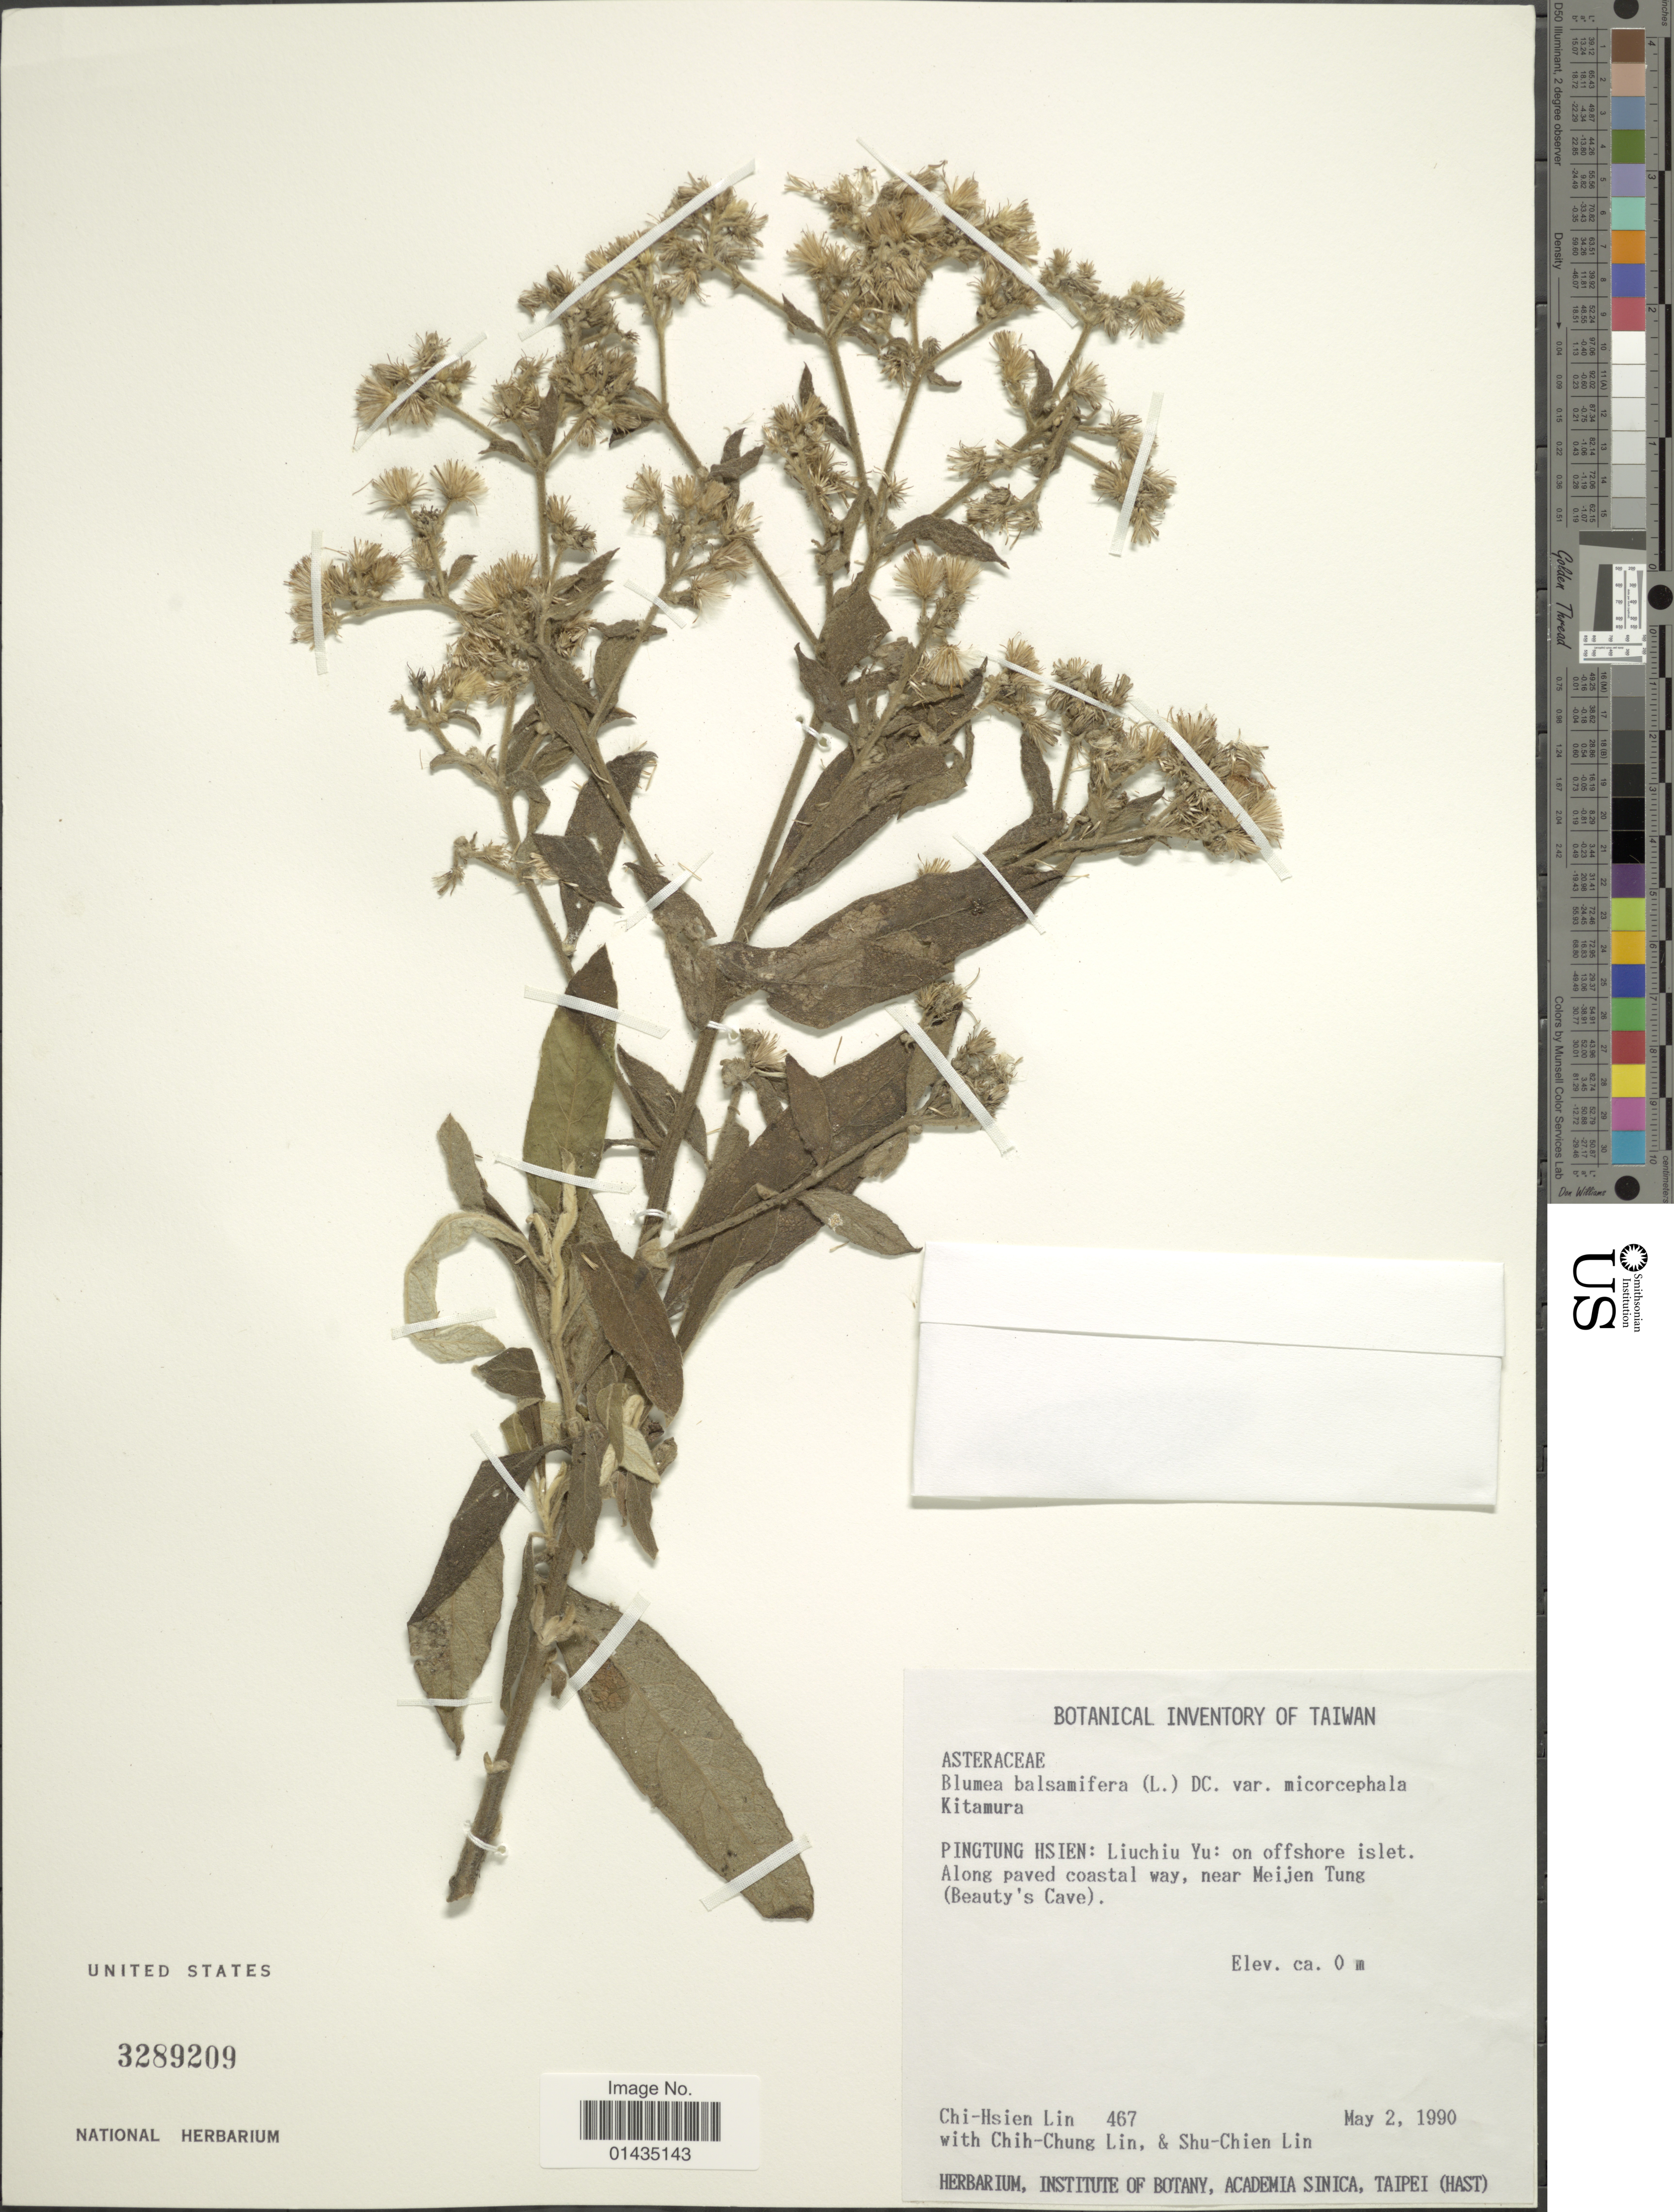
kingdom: Plantae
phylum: Tracheophyta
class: Magnoliopsida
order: Asterales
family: Asteraceae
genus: Blumea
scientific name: Blumea balsamifera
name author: (L.) DC.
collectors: C. Lin, C. Lin & S. Lin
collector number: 467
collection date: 1990-05-02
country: Taiwan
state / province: Pingtung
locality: Pingtung Hsien, Liuchiu Yu, on offshore islet, near Meijen Tung (Beauty's Cave)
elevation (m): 0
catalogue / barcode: US 3289209